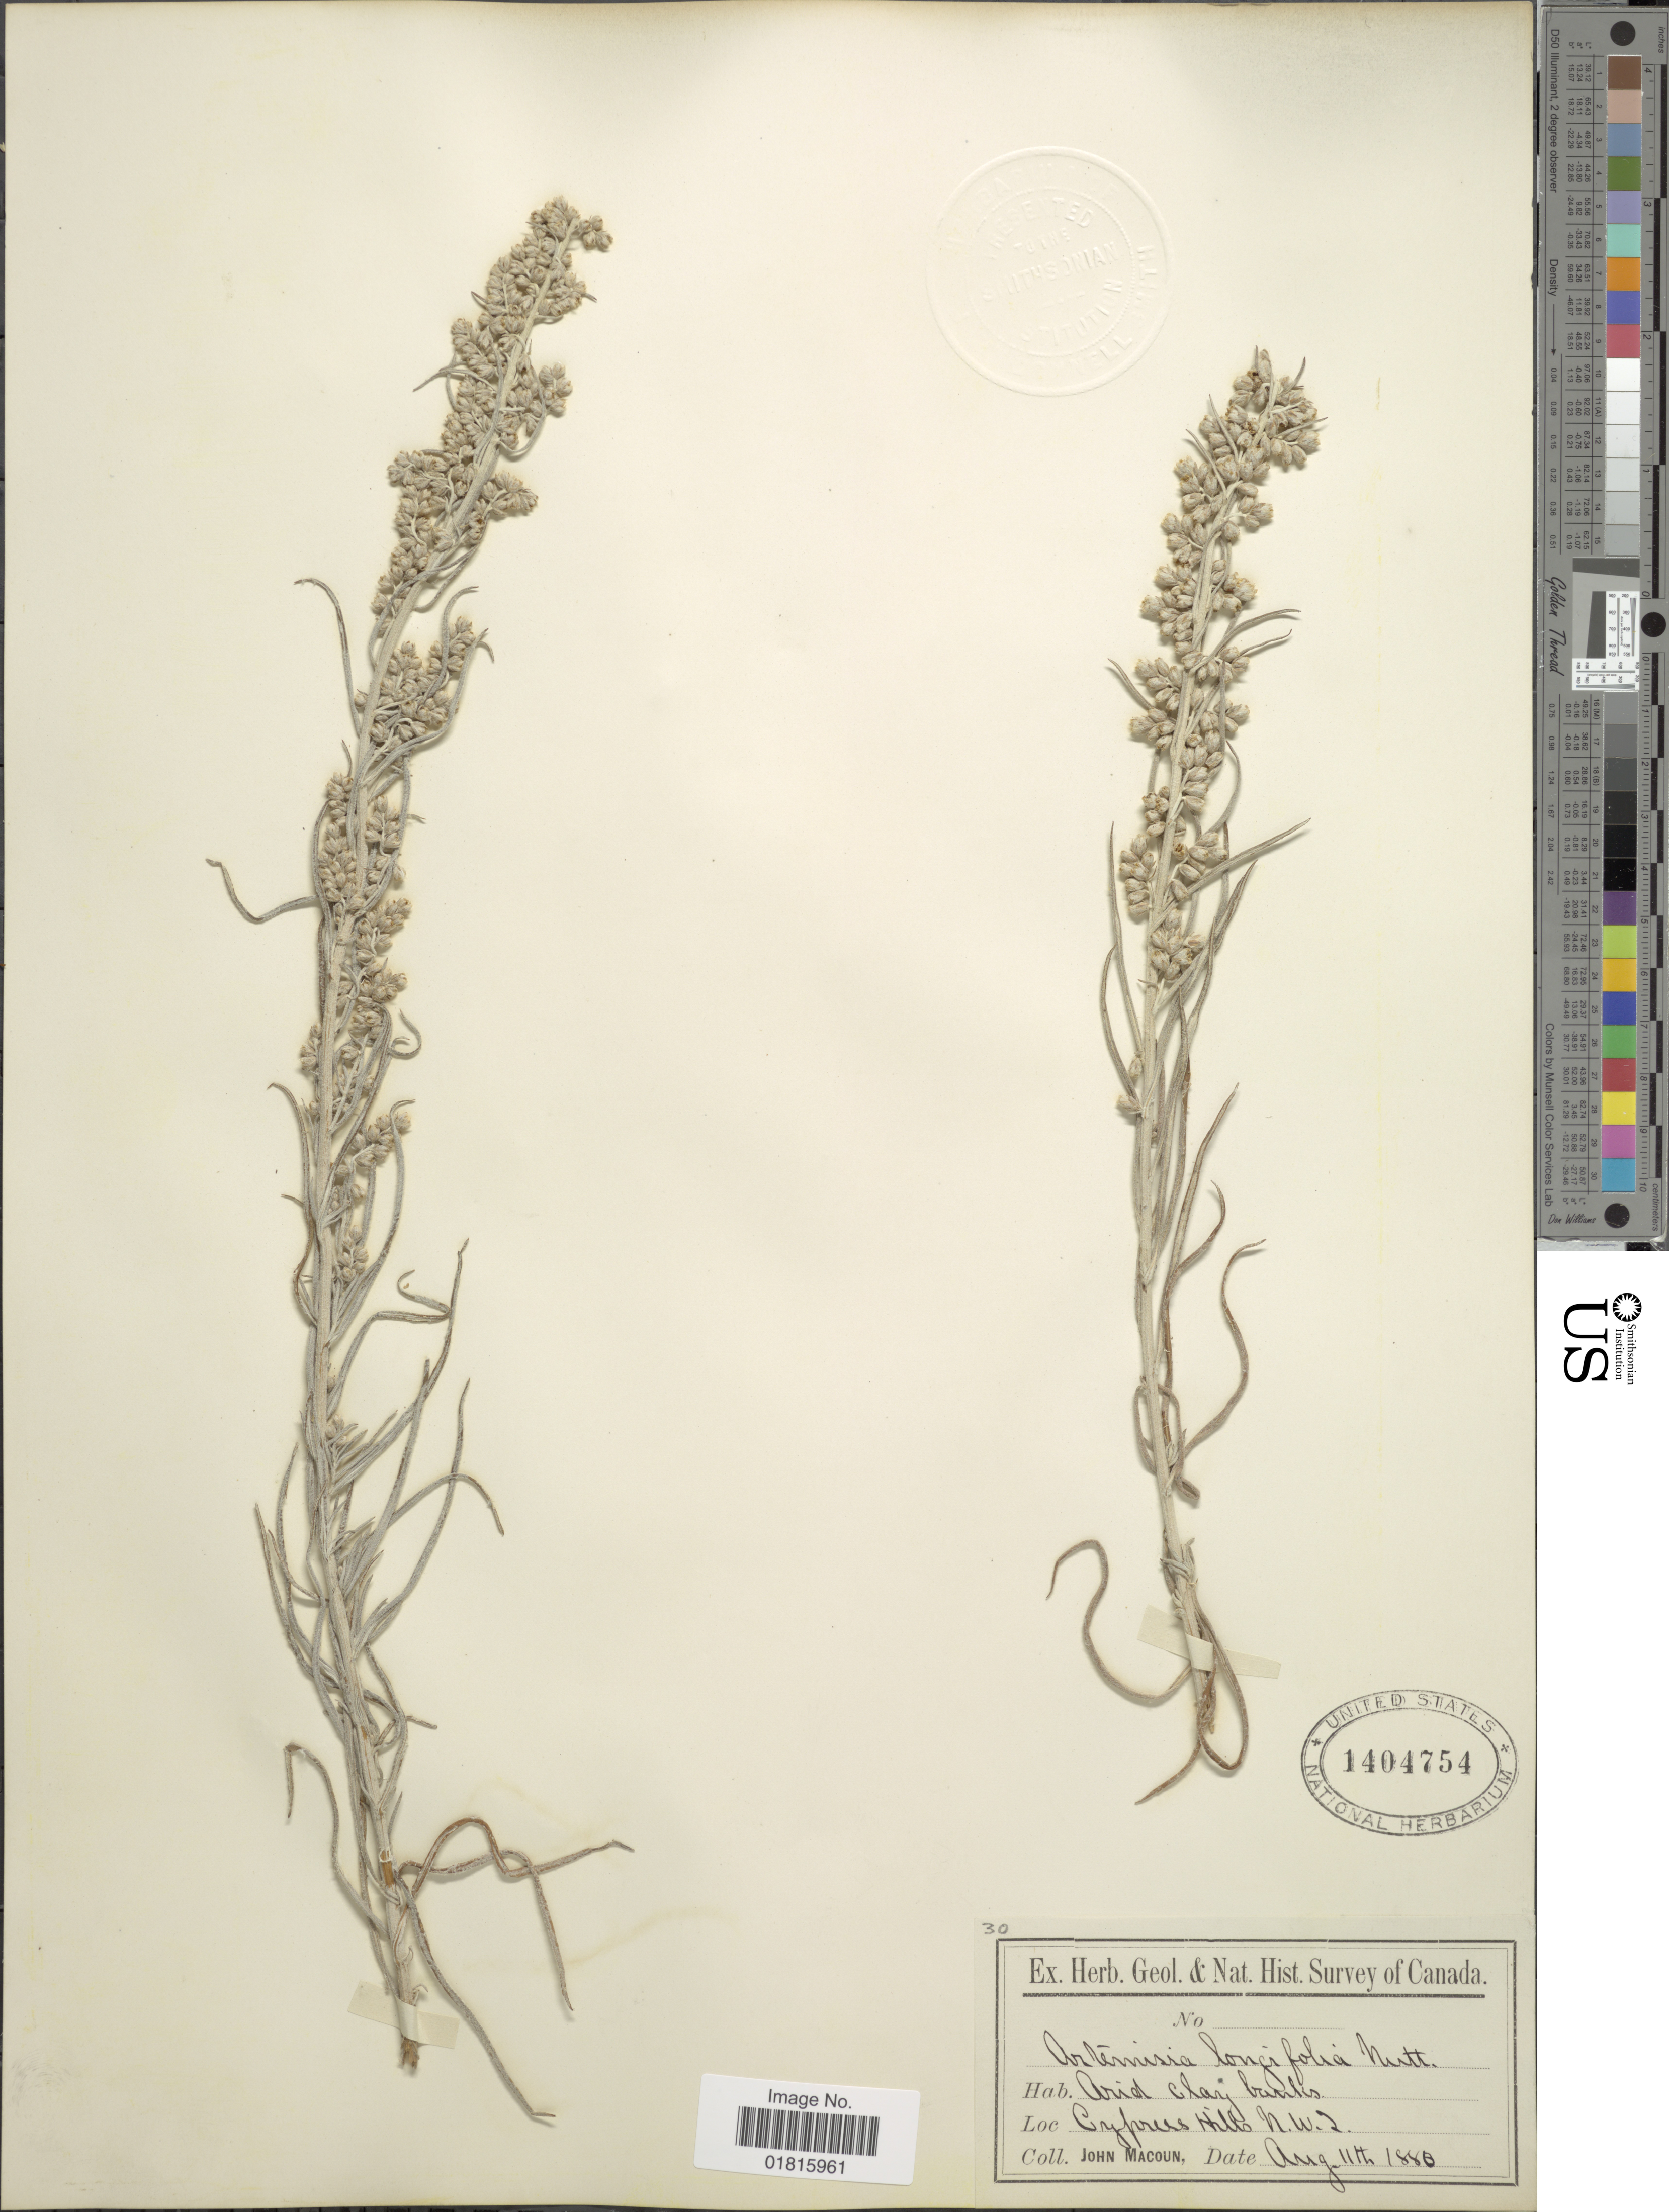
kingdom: Plantae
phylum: Tracheophyta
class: Magnoliopsida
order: Asterales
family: Asteraceae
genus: Artemisia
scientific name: Artemisia longifolia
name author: Nutt.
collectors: J. Macoun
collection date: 1880-08-11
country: Canada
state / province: Northwest Territories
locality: Cypress Hills, N.W.T.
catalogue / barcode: US 1404754